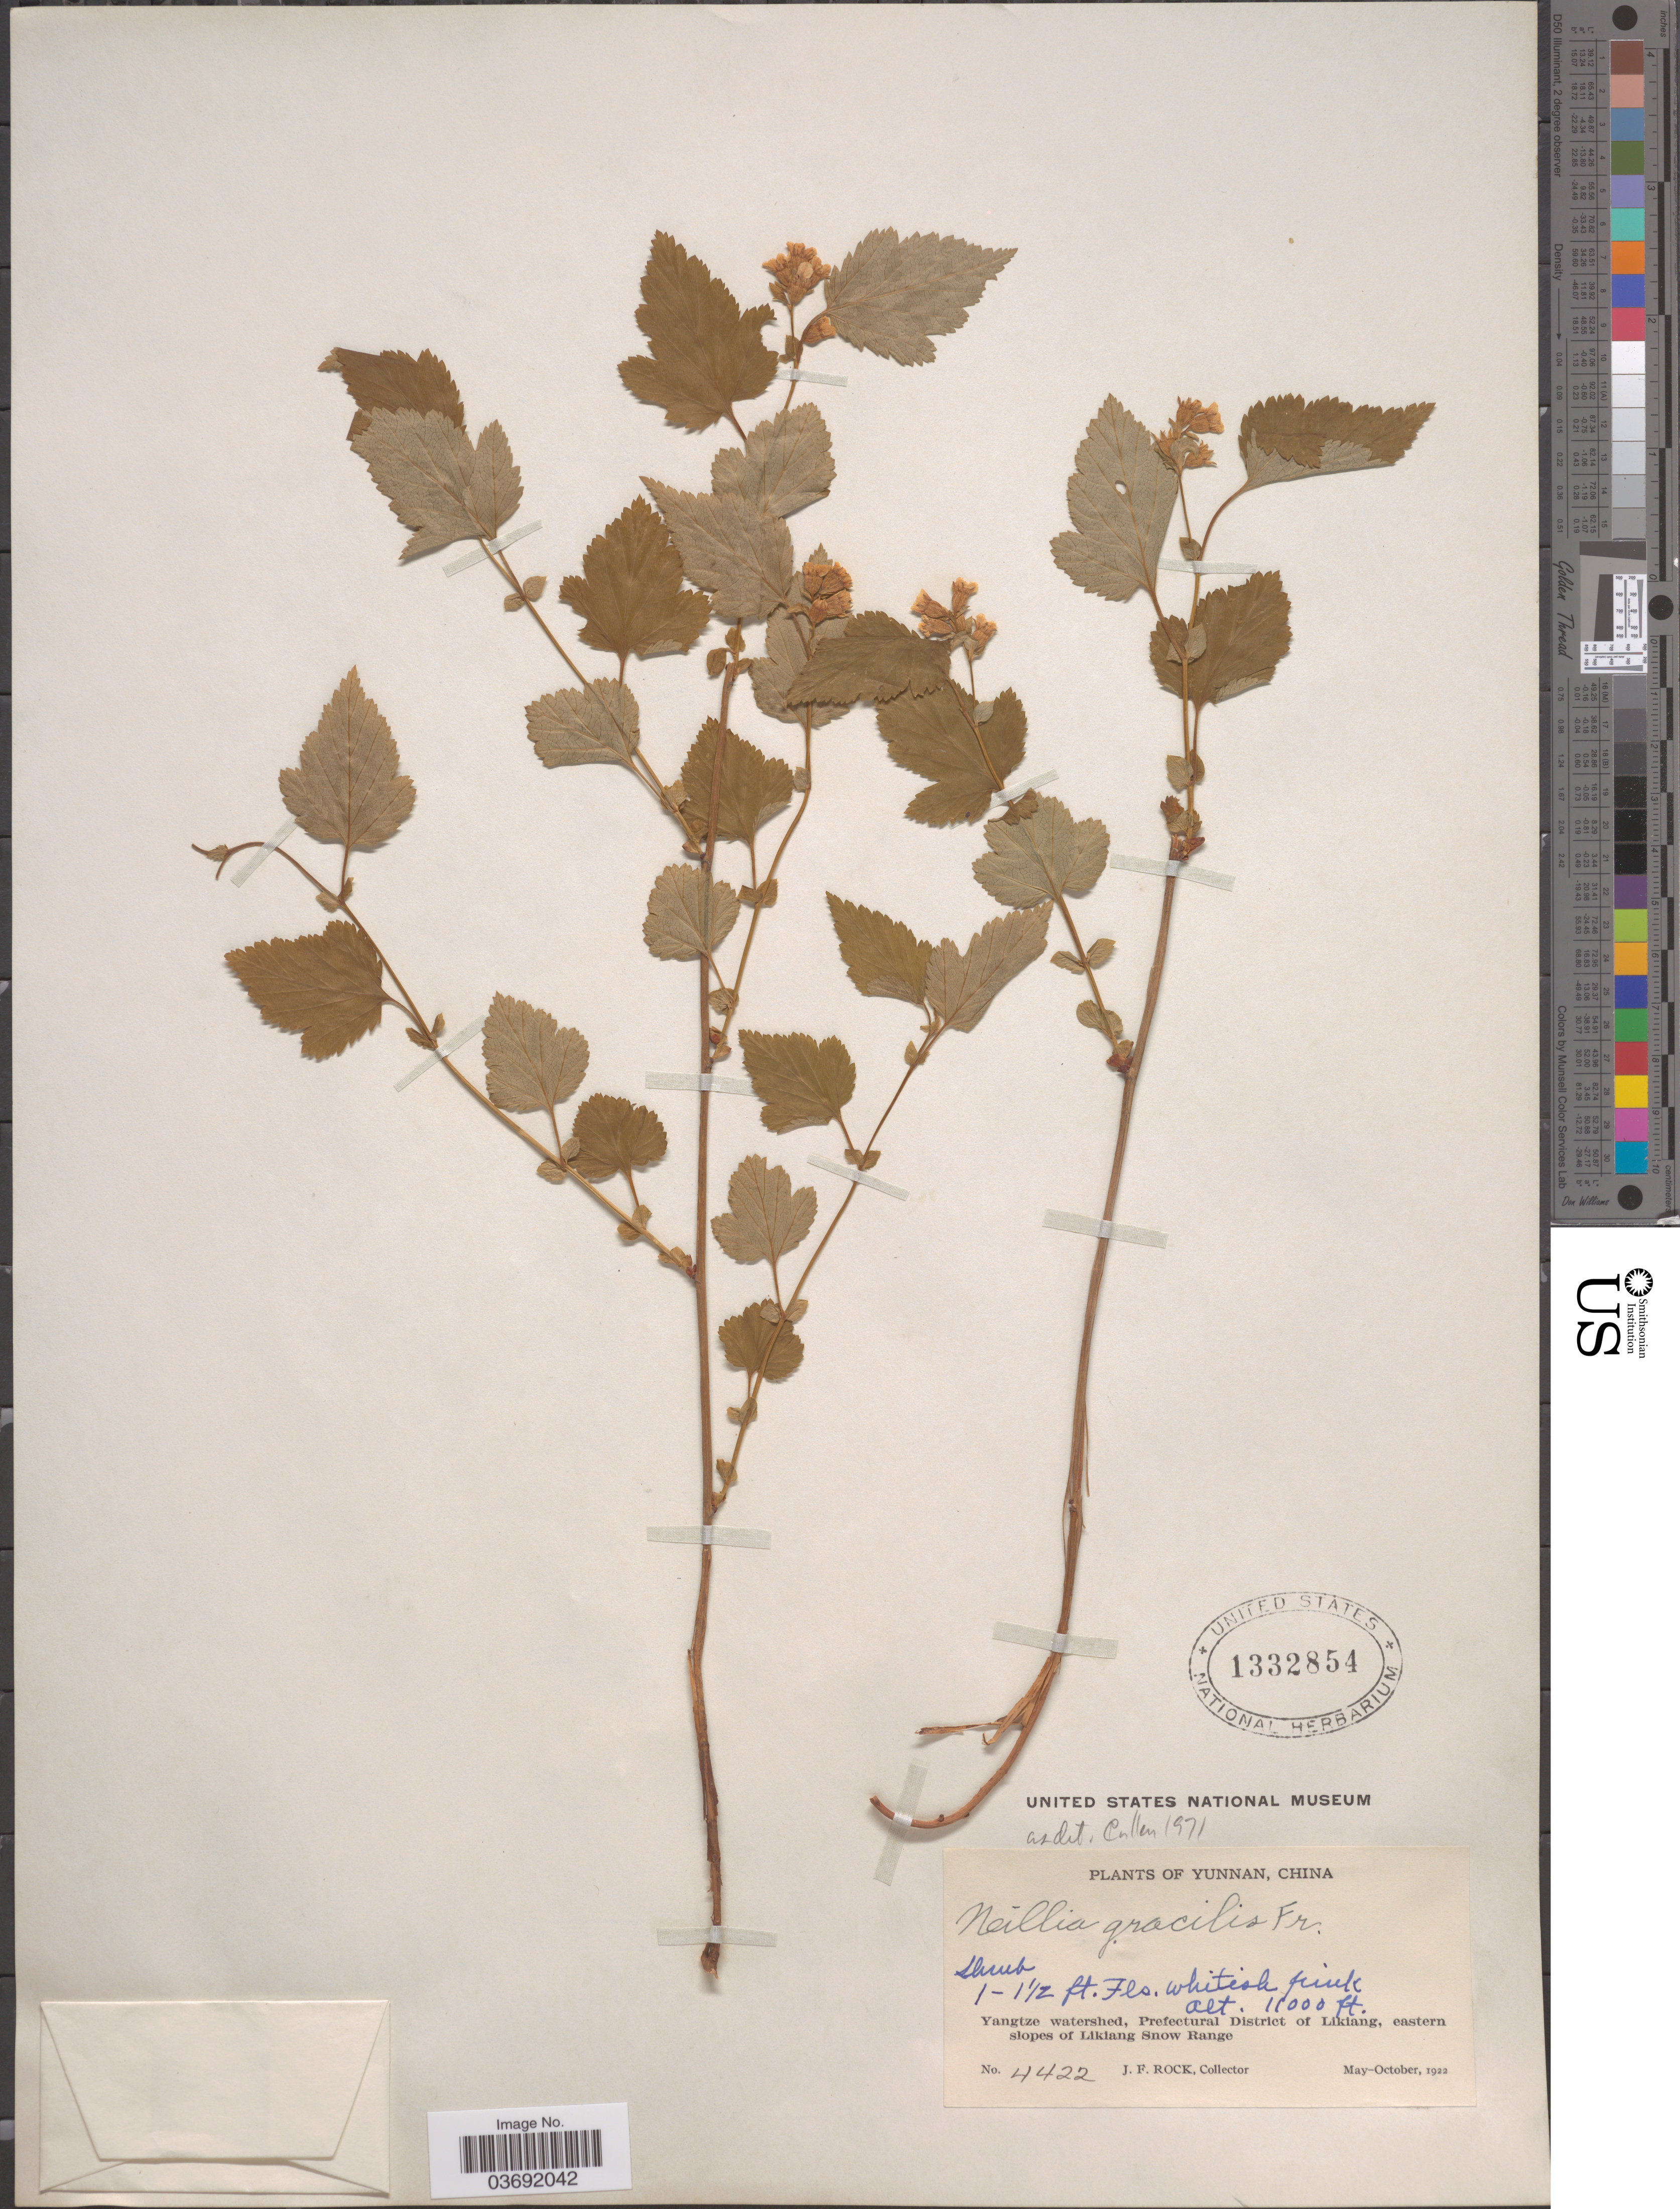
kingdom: Plantae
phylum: Tracheophyta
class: Magnoliopsida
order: Rosales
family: Rosaceae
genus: Neillia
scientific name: Neillia gracilis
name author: Franch.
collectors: J. Rock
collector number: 4422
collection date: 1922-05/1922-10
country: China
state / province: Yunnan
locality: Yangtze watershed, Prefectural District of Likiang, eastern slopes of Likiang Snow Range.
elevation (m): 3353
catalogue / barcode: US 1332854